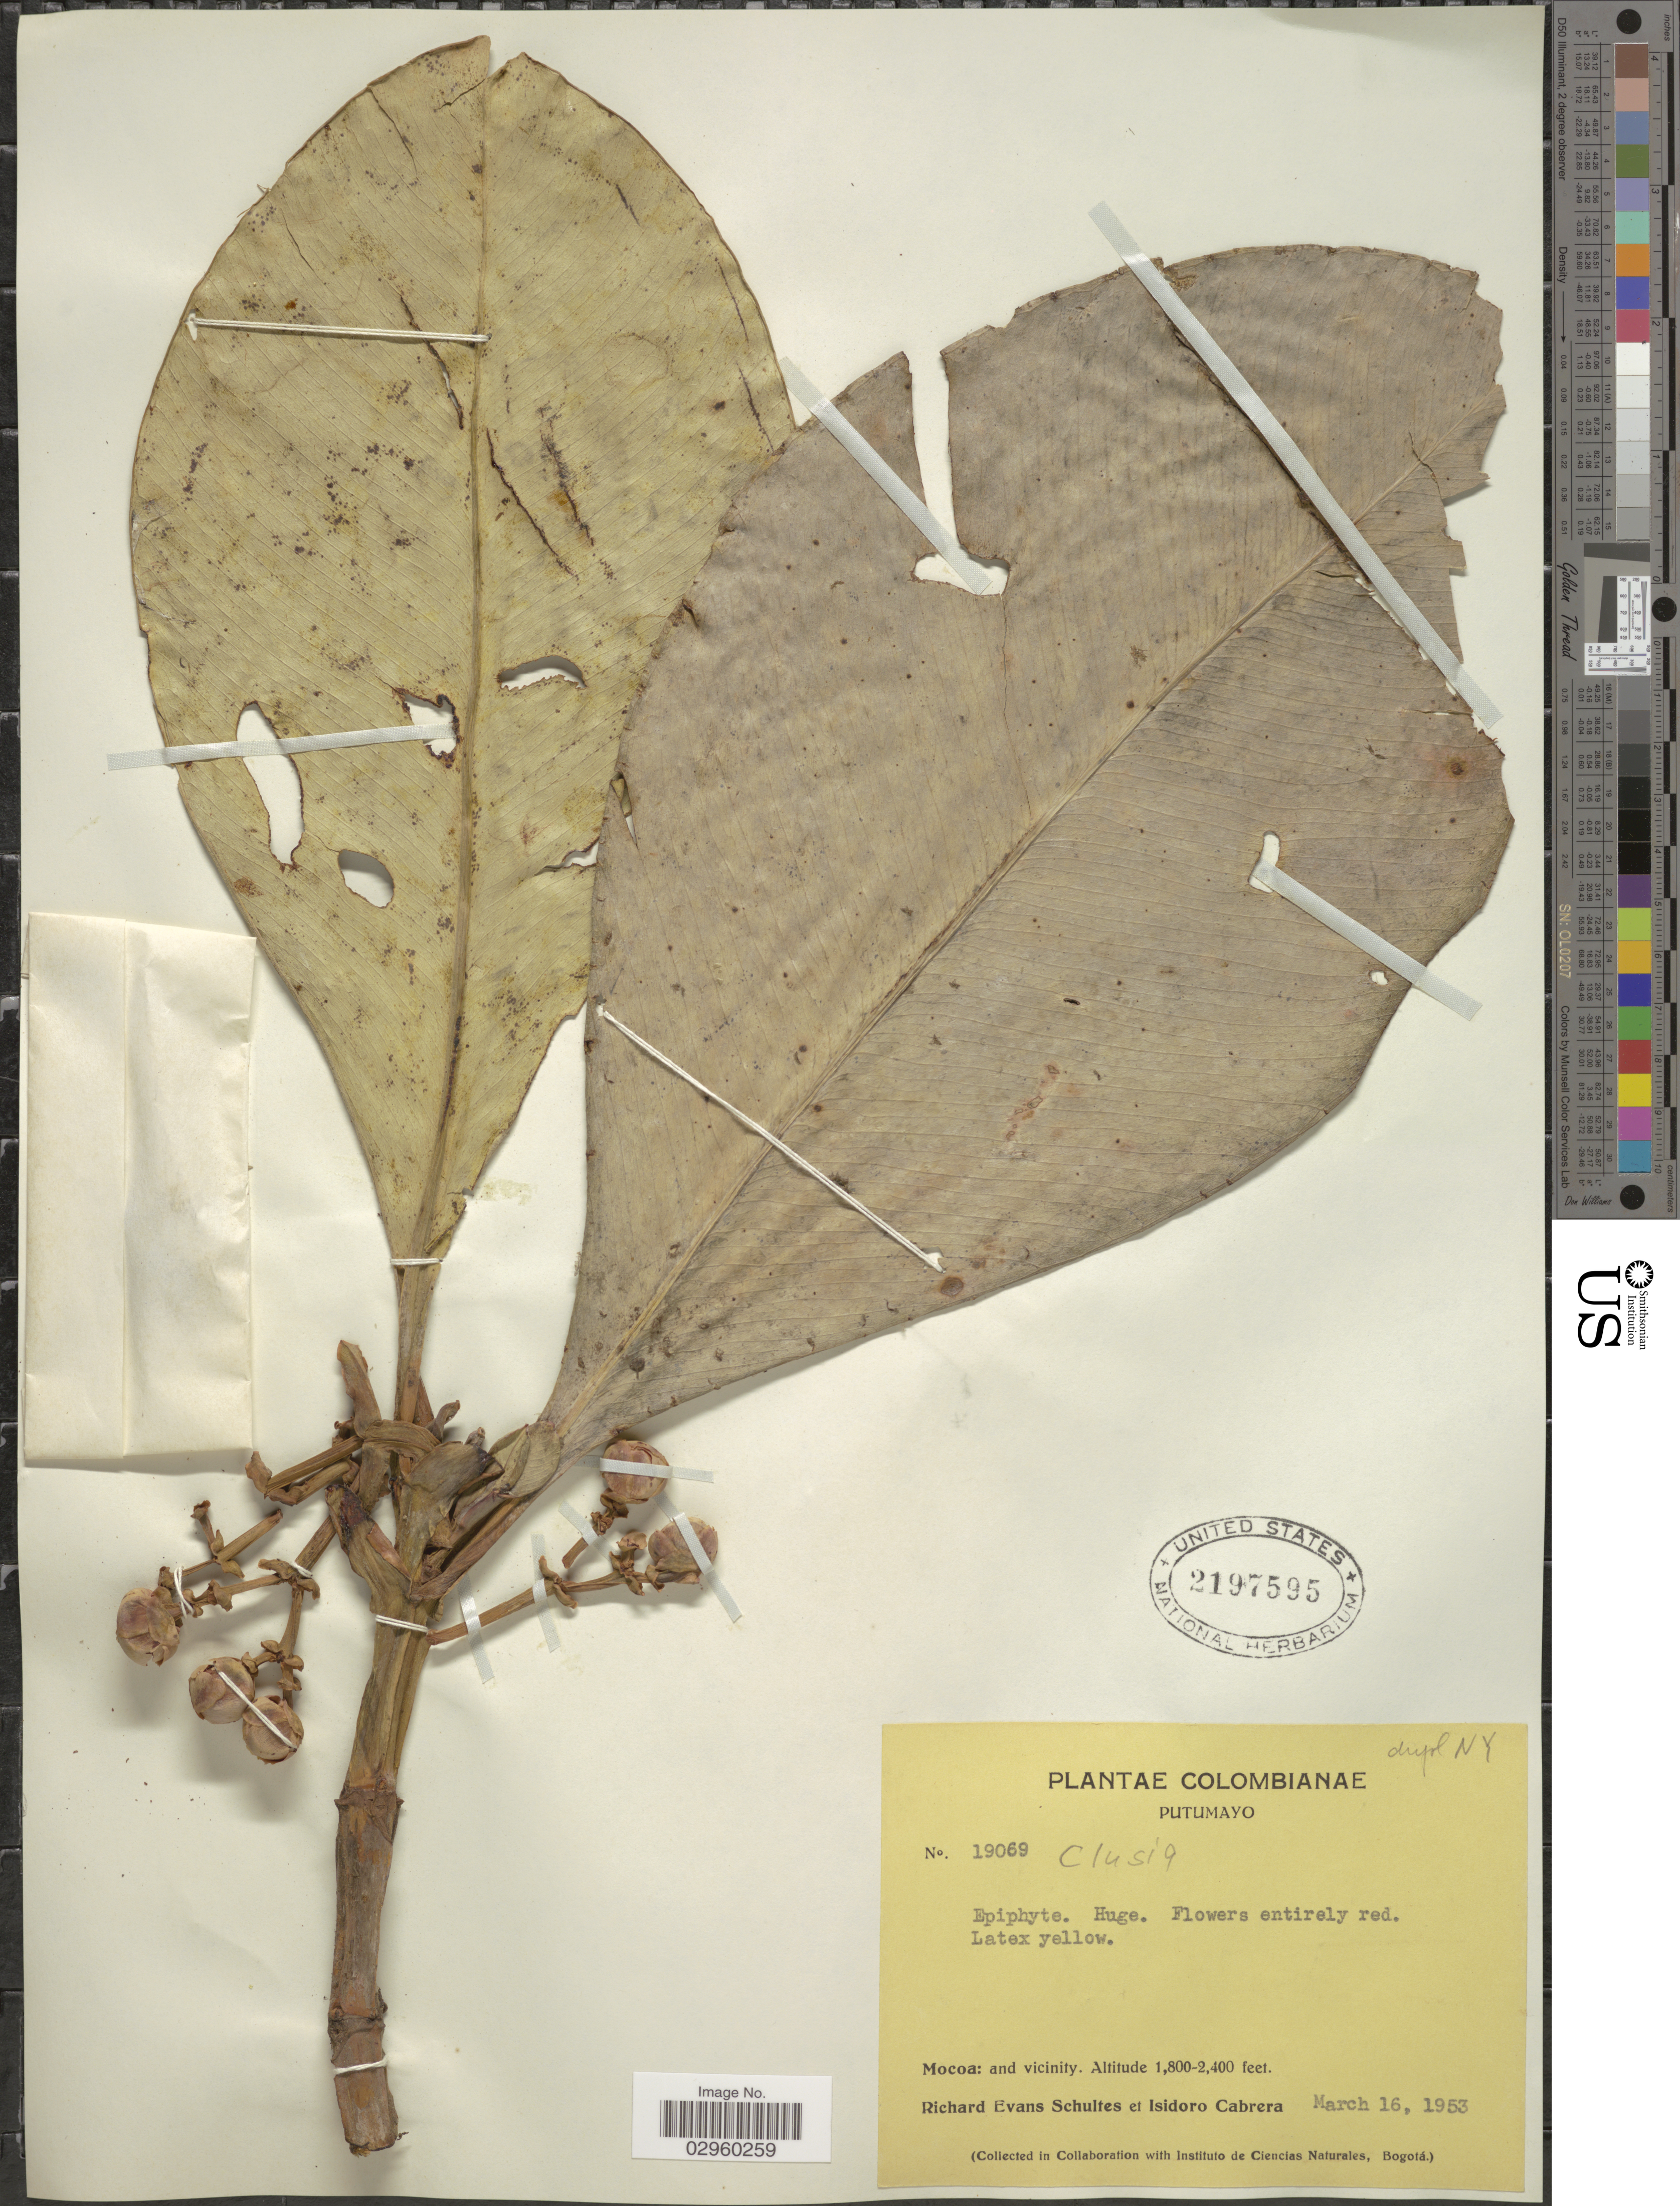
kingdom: Plantae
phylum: Tracheophyta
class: Magnoliopsida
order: Malpighiales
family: Clusiaceae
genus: Clusia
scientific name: Clusia sp.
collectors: R. E. Schultes & I. Cabrera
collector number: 19069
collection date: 1953-03-16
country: Colombia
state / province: Putumayo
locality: Mocoa: and vicinity.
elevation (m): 549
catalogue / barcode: US 2197595